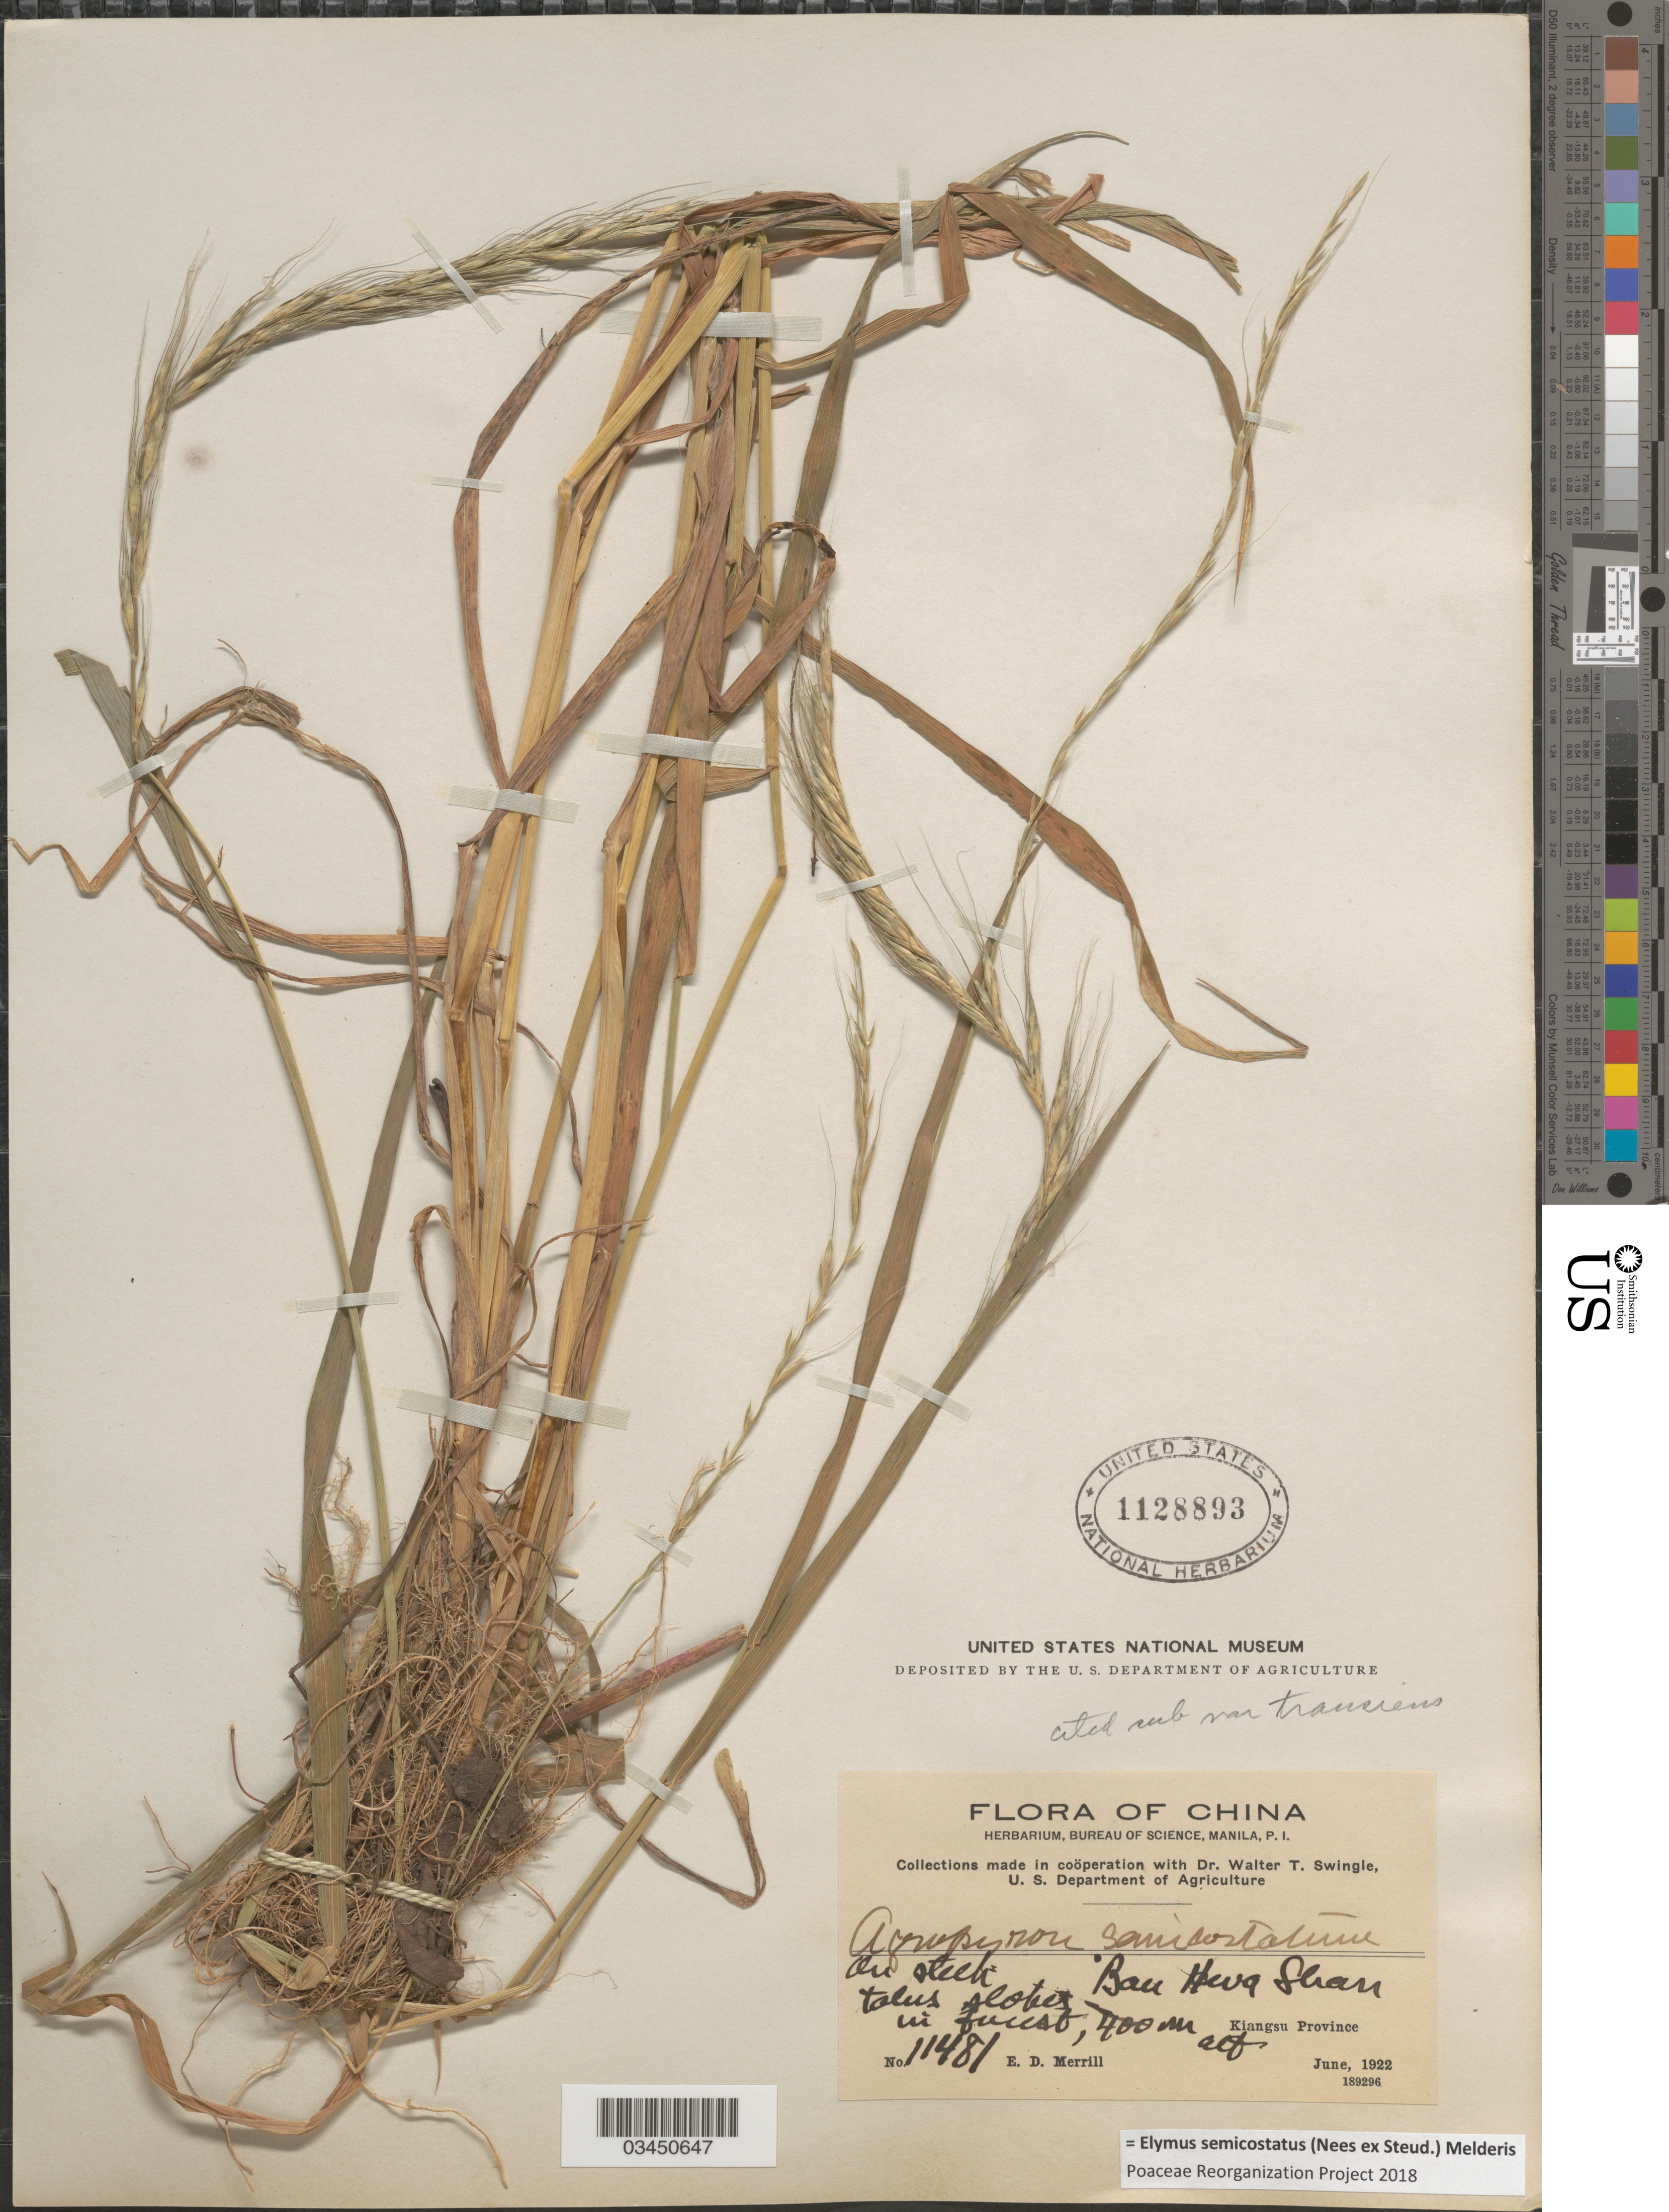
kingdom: Plantae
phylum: Tracheophyta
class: Liliopsida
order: Poales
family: Poaceae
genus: Elymus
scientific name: Elymus semicostatus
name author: (Nees ex Steud.) Melderis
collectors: E. D. Merrill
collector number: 11481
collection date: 1922-06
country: China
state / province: Jiangsu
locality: Bau Hwa Shan. In forest, Kiangsu Province.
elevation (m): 400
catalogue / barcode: US 1128893